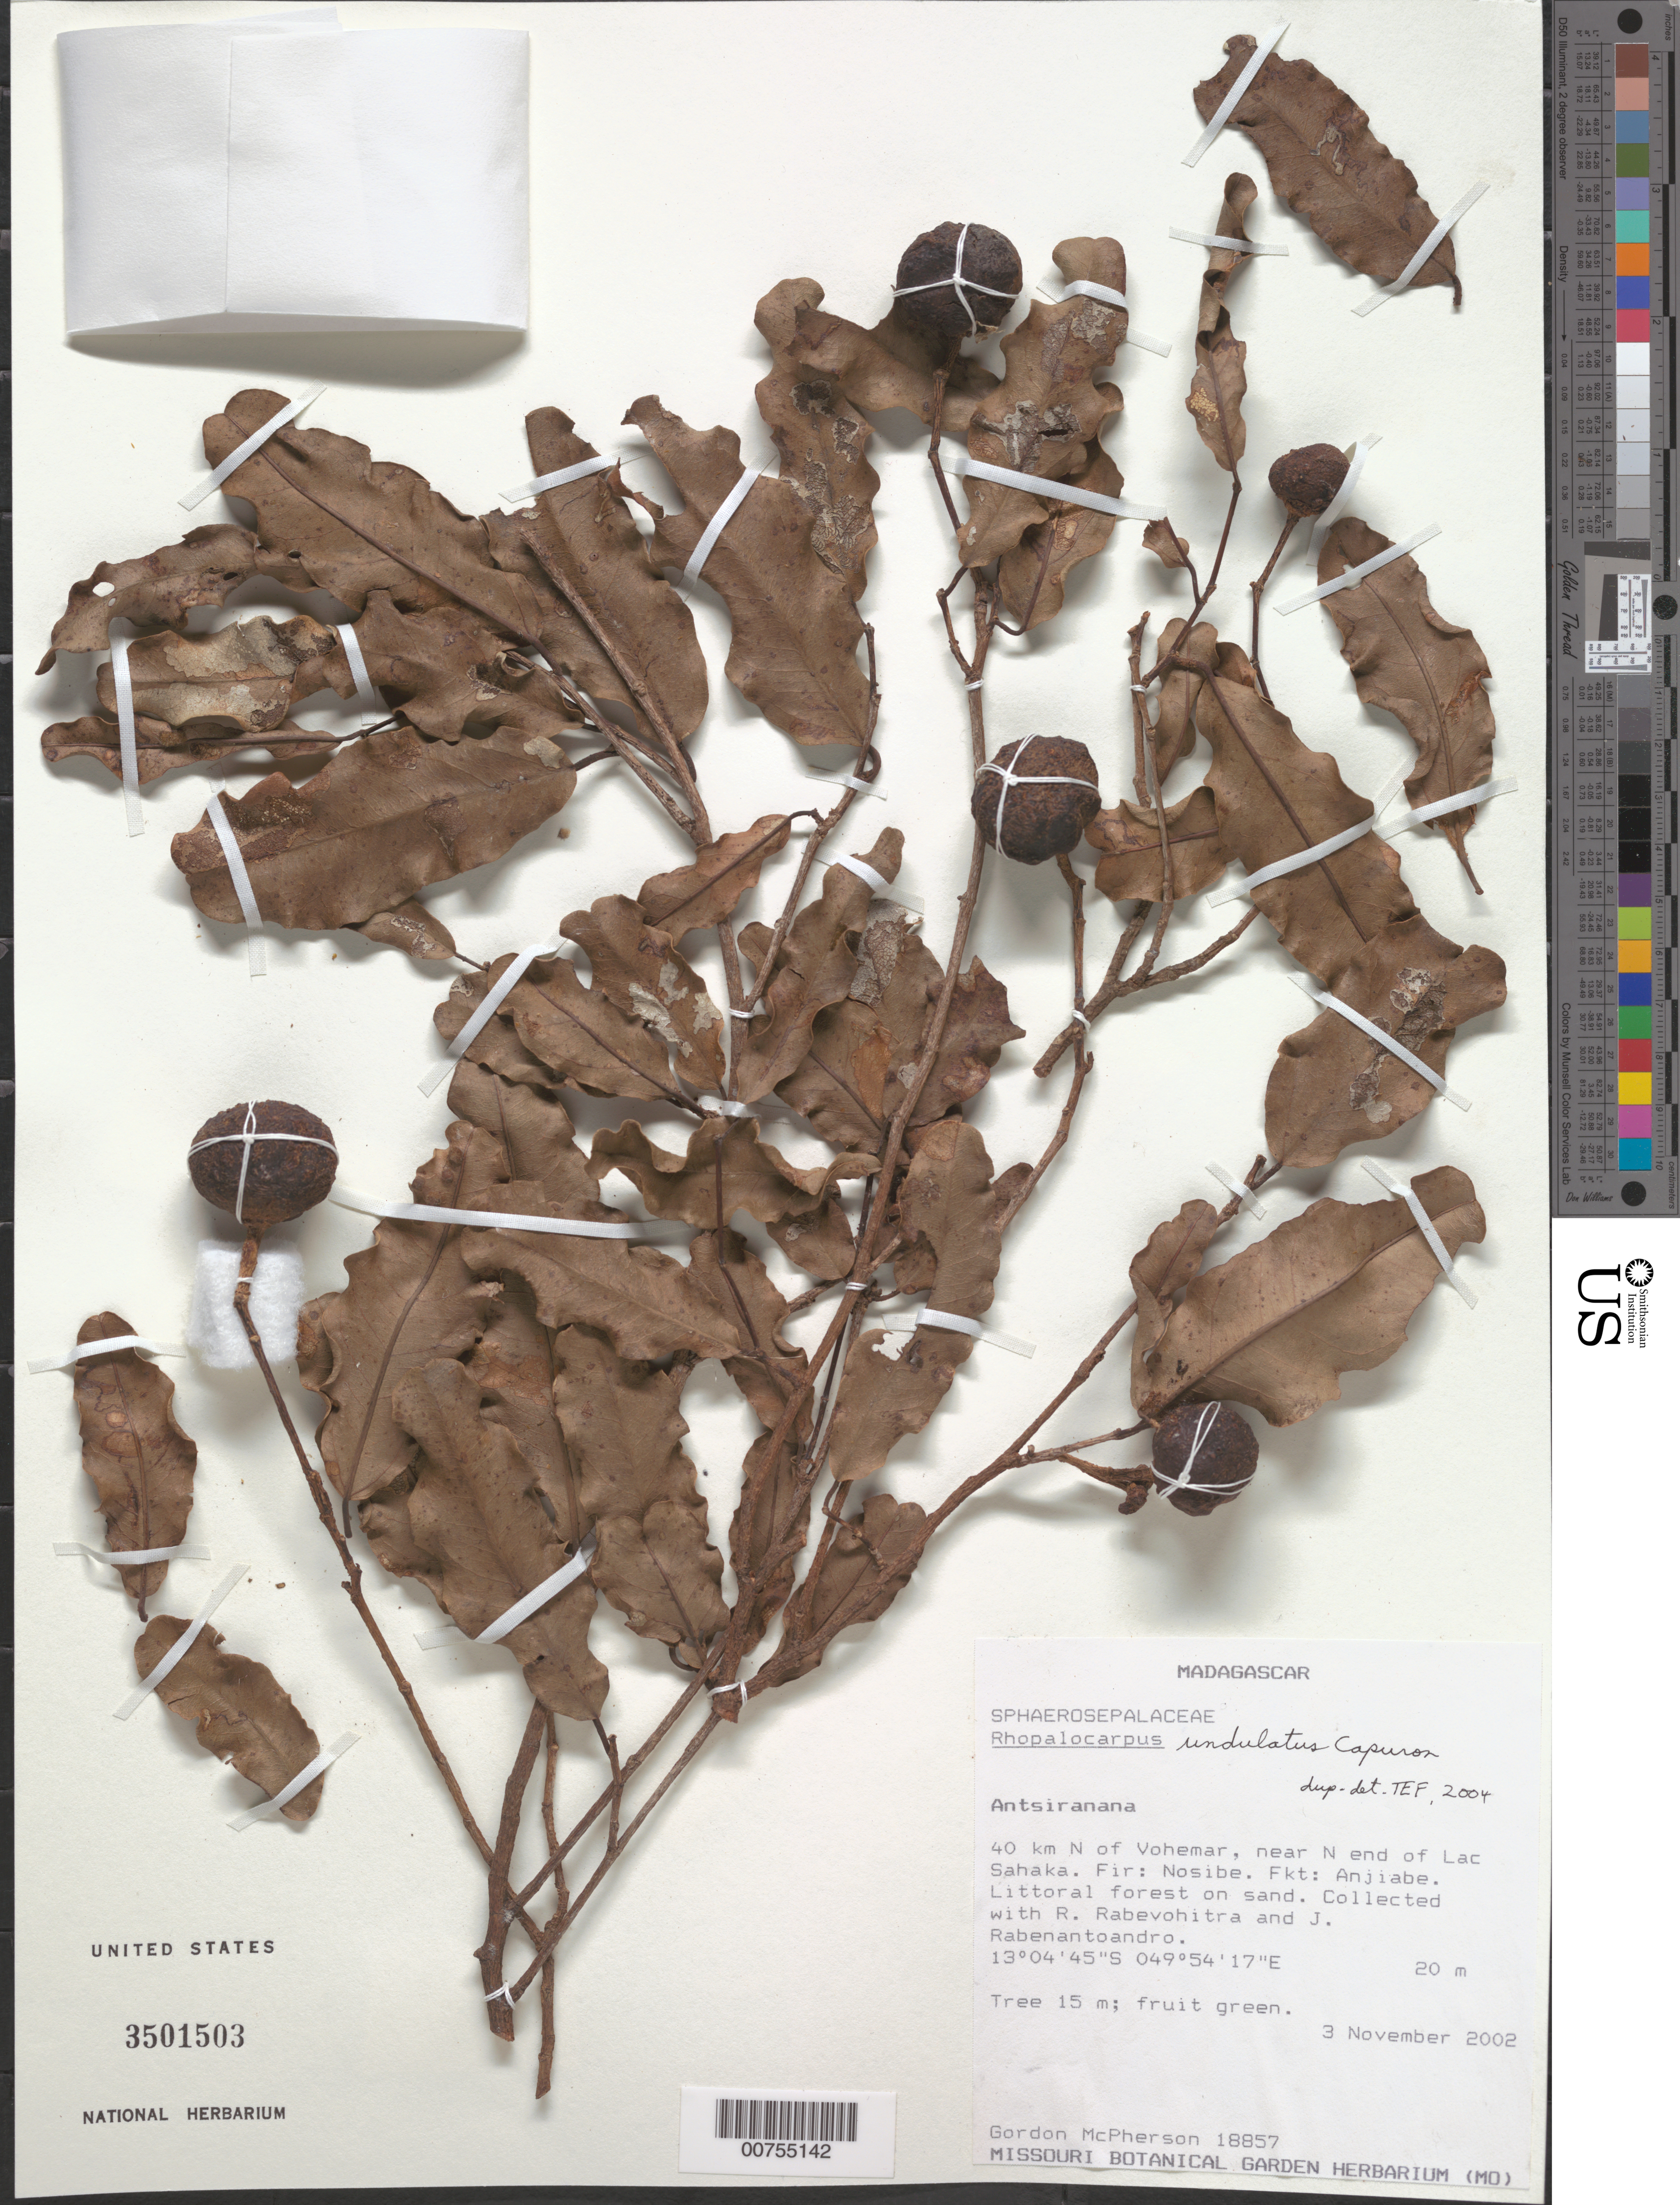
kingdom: Plantae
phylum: Tracheophyta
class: Magnoliopsida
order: Malvales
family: Sphaerosepalaceae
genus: Rhopalocarpus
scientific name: Rhopalocarpus undulatus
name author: Capuron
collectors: G. D. McPherson, R. Rabevohitra & J. Rabenantoandro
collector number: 18857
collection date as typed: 03 Nov 2002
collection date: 2002-11-03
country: Madagascar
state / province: Sava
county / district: Vohémar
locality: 40 km N of Vohemar, near N end of Lac Sahaka. Fir: Nosibe. Fkt: Anjiabe.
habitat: Littoral forest on sand.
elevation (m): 20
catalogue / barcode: US 3501503